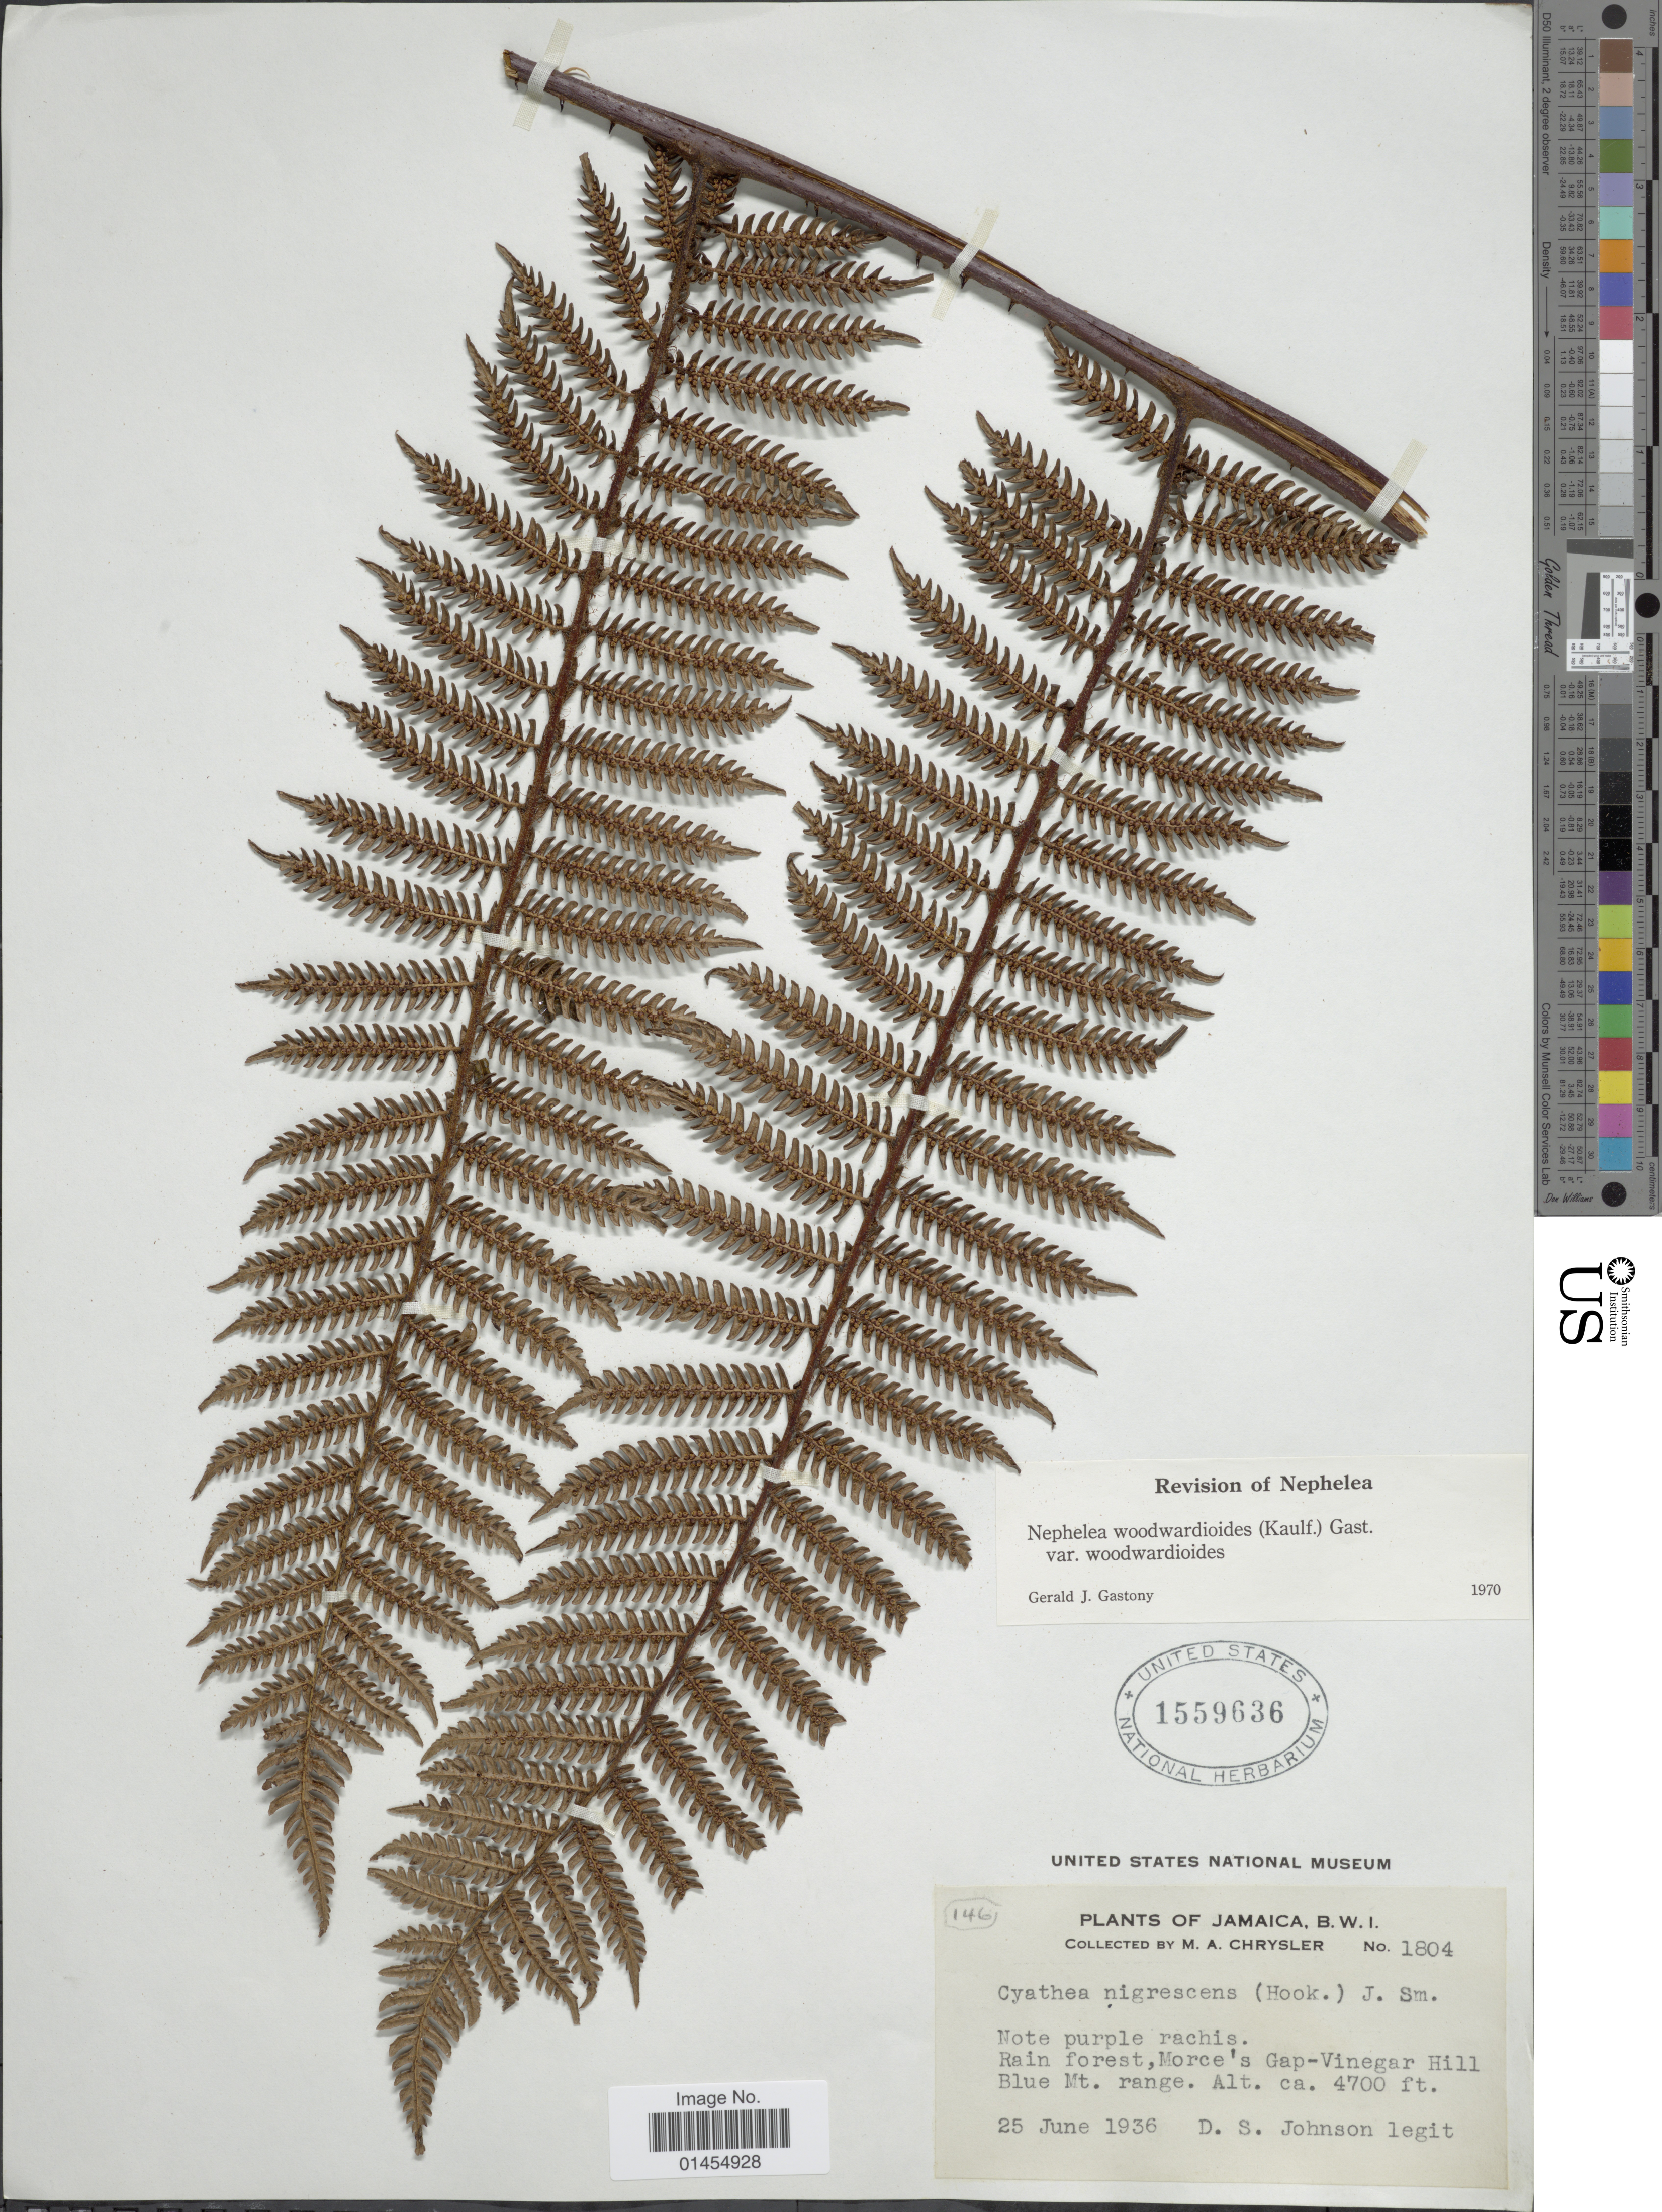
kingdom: Plantae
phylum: Tracheophyta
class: Polypodiopsida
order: Cyatheales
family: Cyatheaceae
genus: Alsophila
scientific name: Alsophila woodwardioides var. woodwardioides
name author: (Kaulf.) D.S. Conant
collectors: M. A. Chrysler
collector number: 1804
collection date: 1936-06-25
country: Jamaica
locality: B.W.I. Rain forest, Morce's Gap- Vinegar Hill, Blue Mt. range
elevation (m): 1433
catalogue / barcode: US 1559636